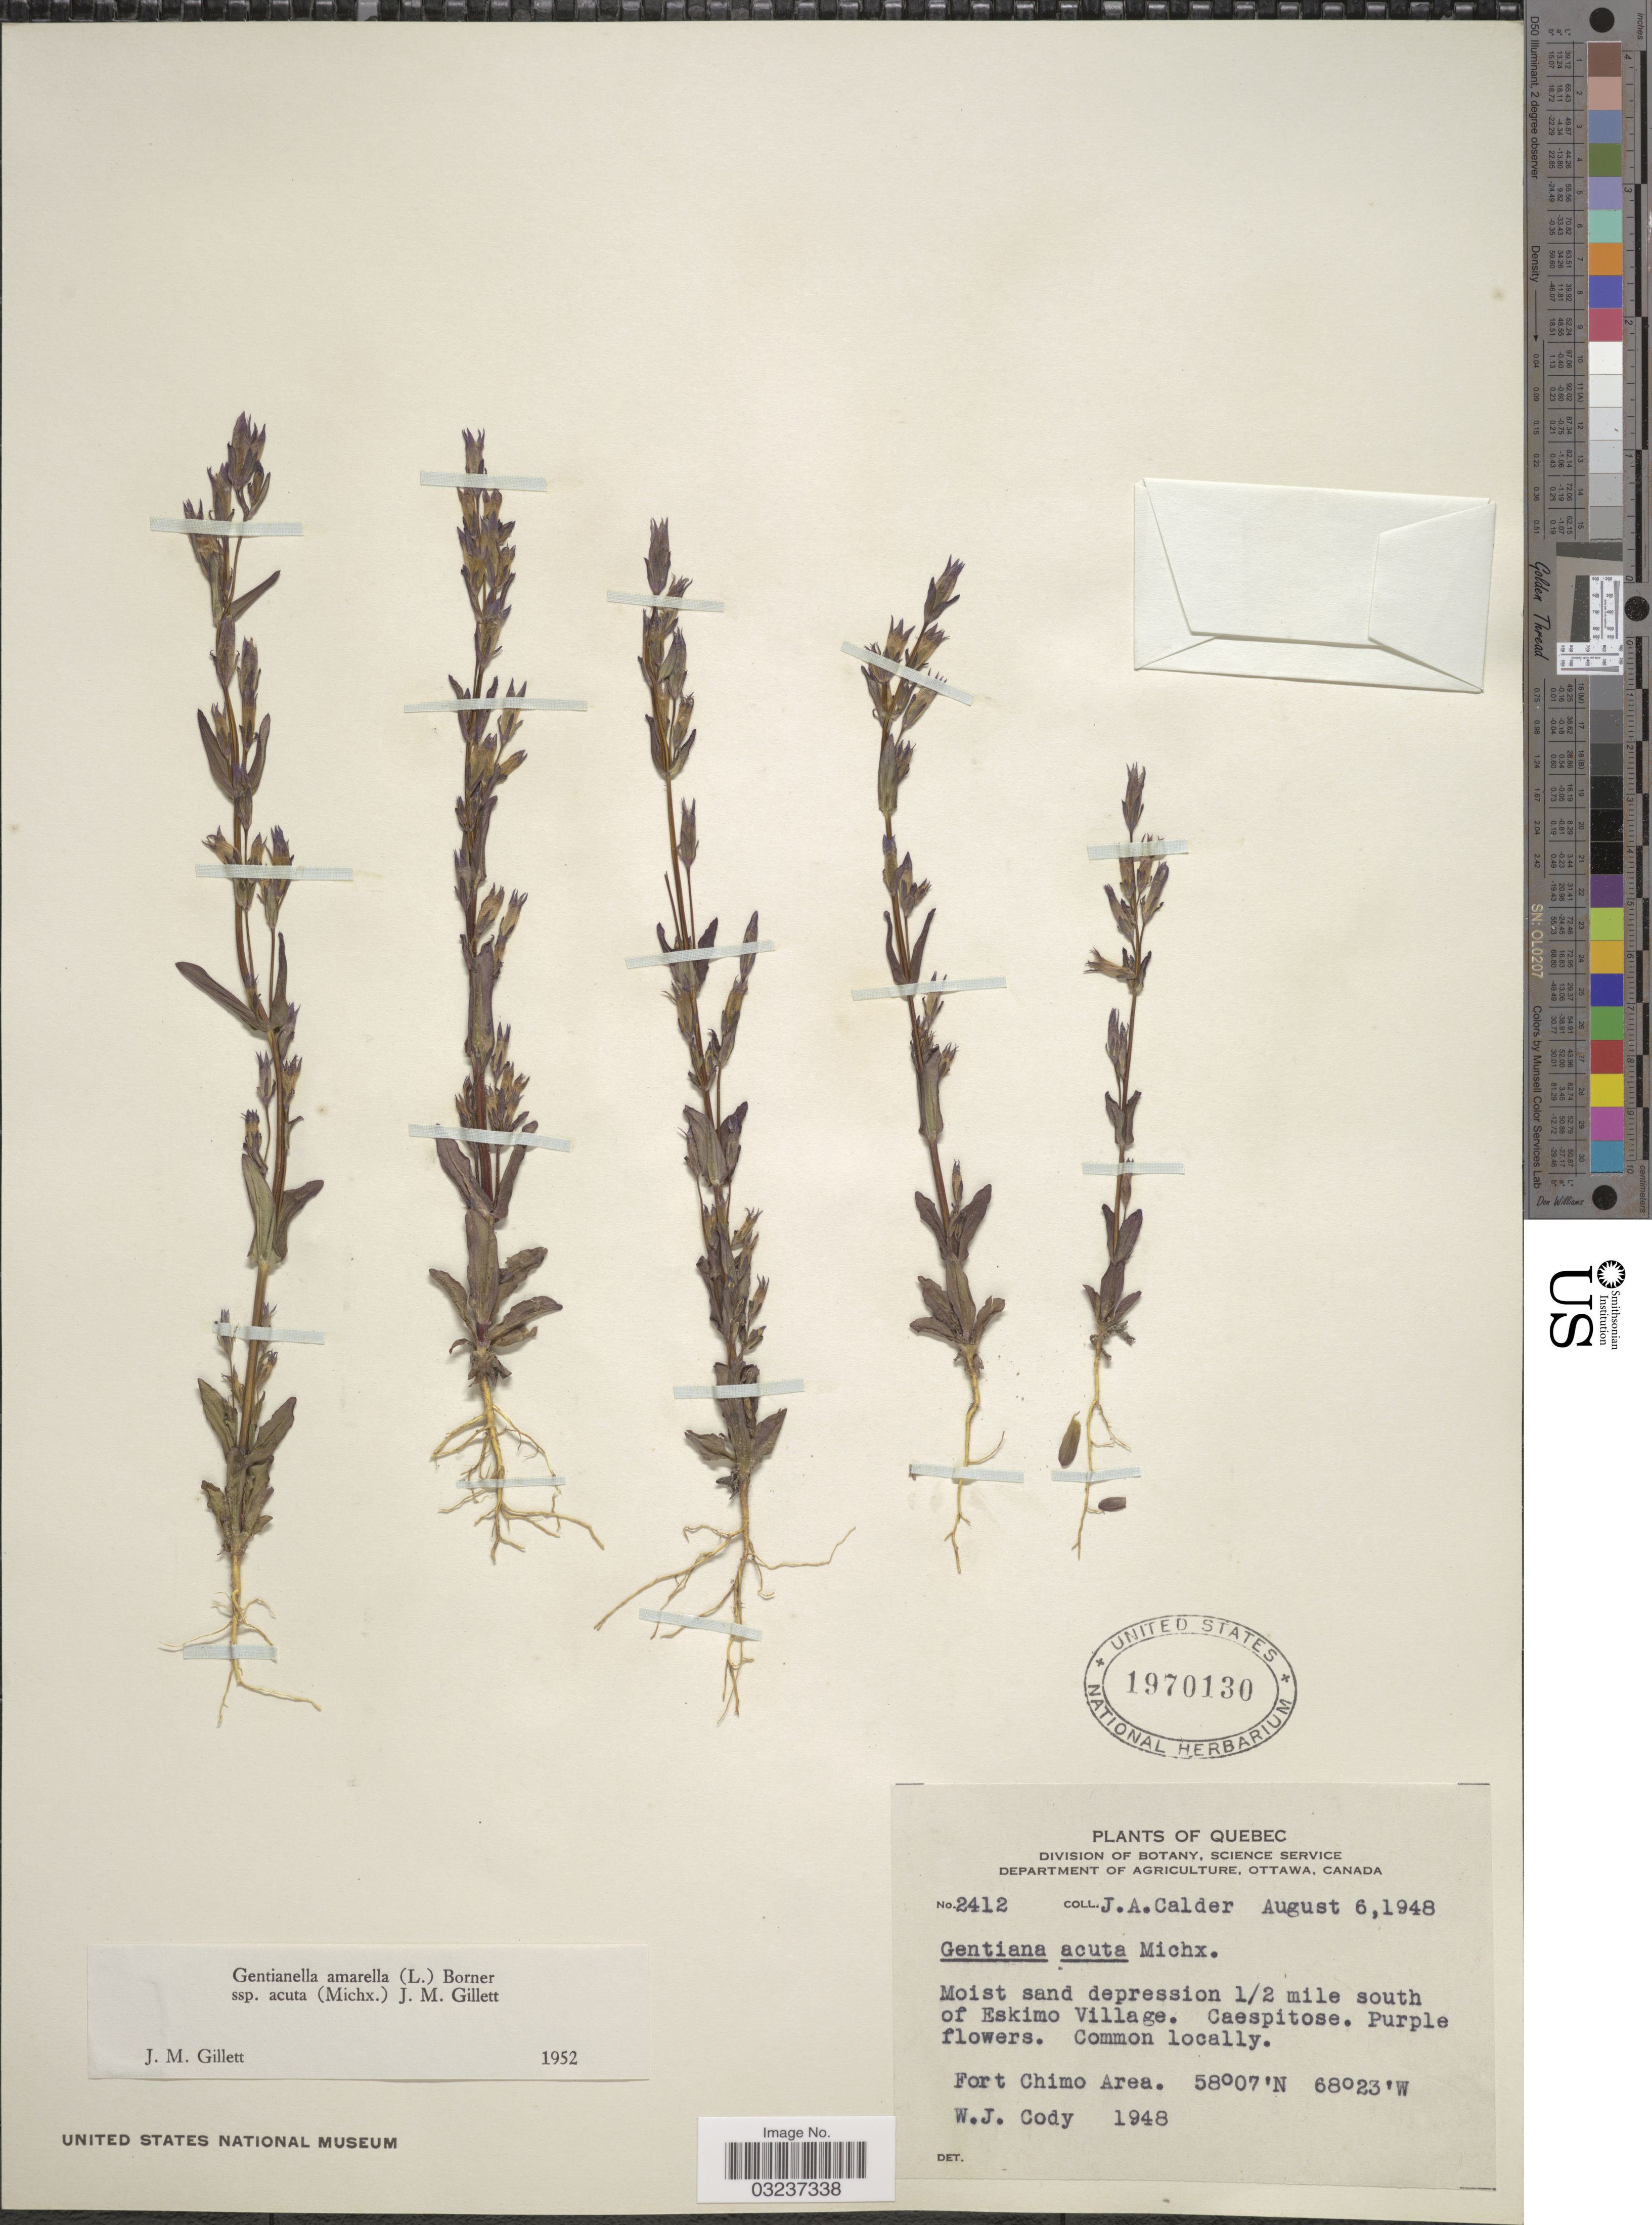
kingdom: Plantae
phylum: Tracheophyta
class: Magnoliopsida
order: Gentianales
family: Gentianaceae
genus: Gentianella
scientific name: Gentianella amarella subsp. acuta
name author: (Michx.) J.M. Gillett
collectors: J. A. Calder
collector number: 2412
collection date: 1948-08-06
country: Canada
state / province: Quebec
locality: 1/2 mile south of Eskimo Village. Fort Chimo Area.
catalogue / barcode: US 1970130